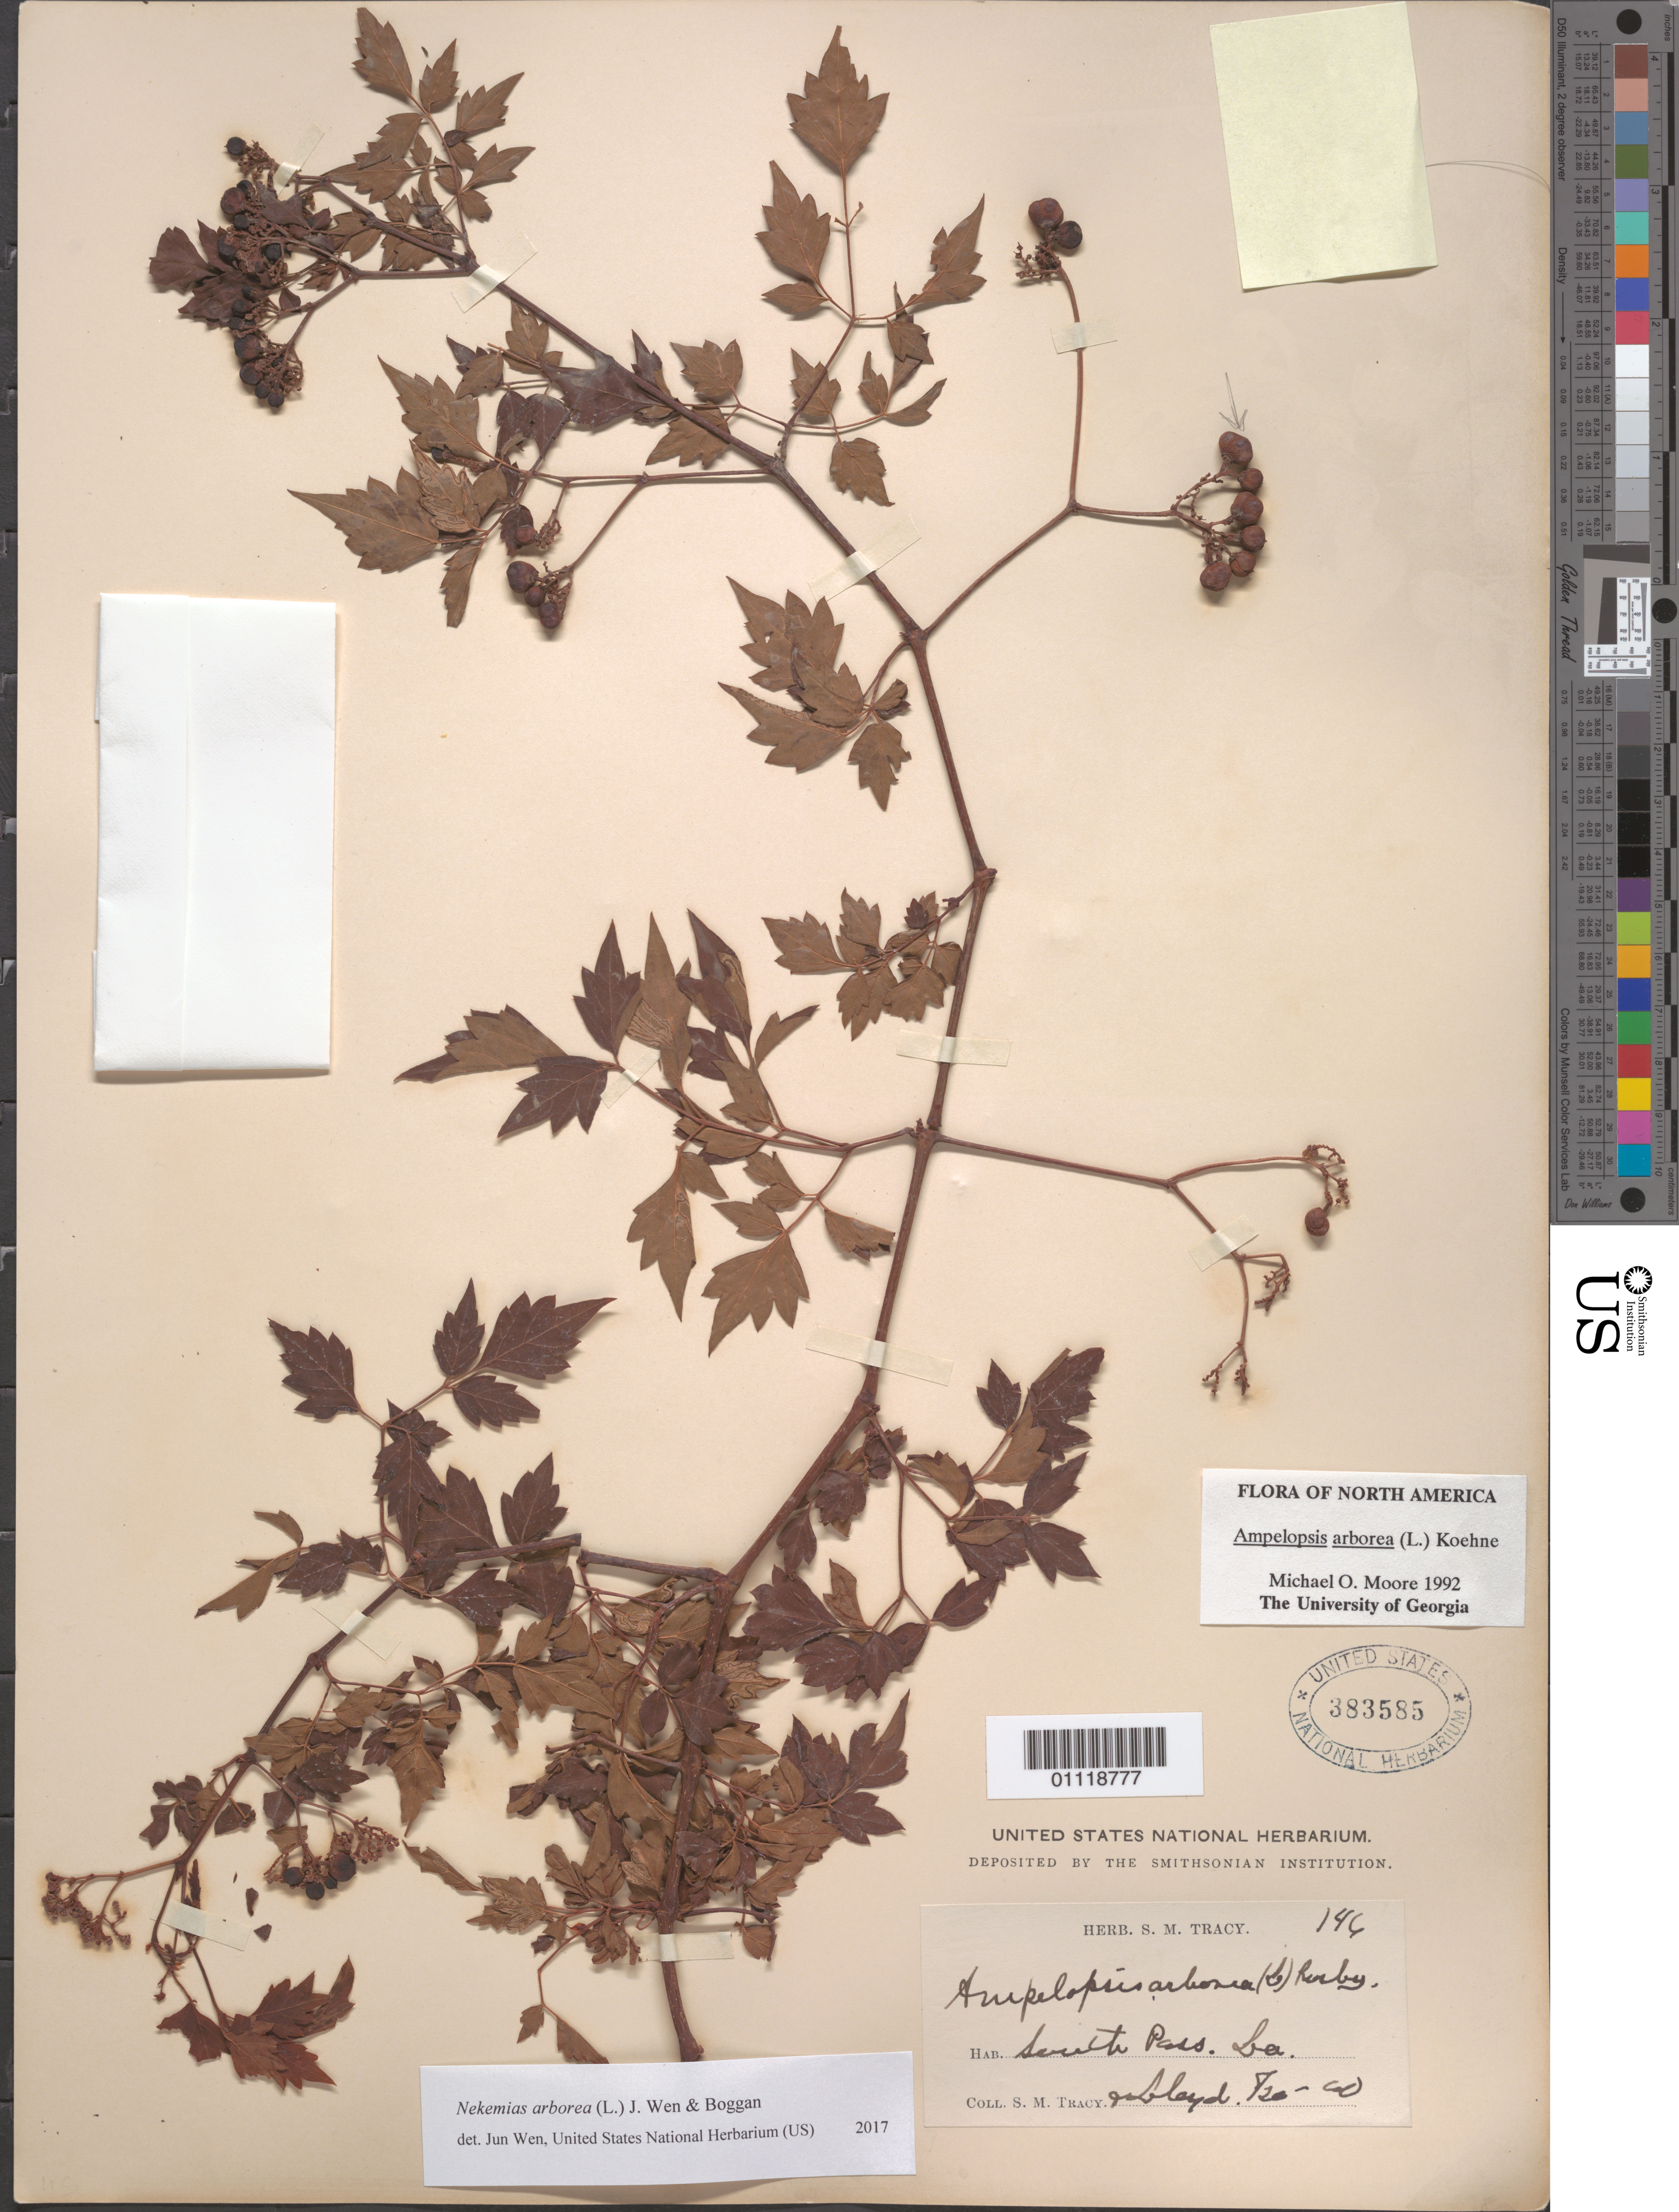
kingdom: Plantae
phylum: Tracheophyta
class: Magnoliopsida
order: Vitales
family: Vitaceae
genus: Ampelopsis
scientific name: Ampelopsis arborea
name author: (L.) Koehne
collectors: S. M. Tracy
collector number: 146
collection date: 1900-05-20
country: United States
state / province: Virginia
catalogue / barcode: US 383585